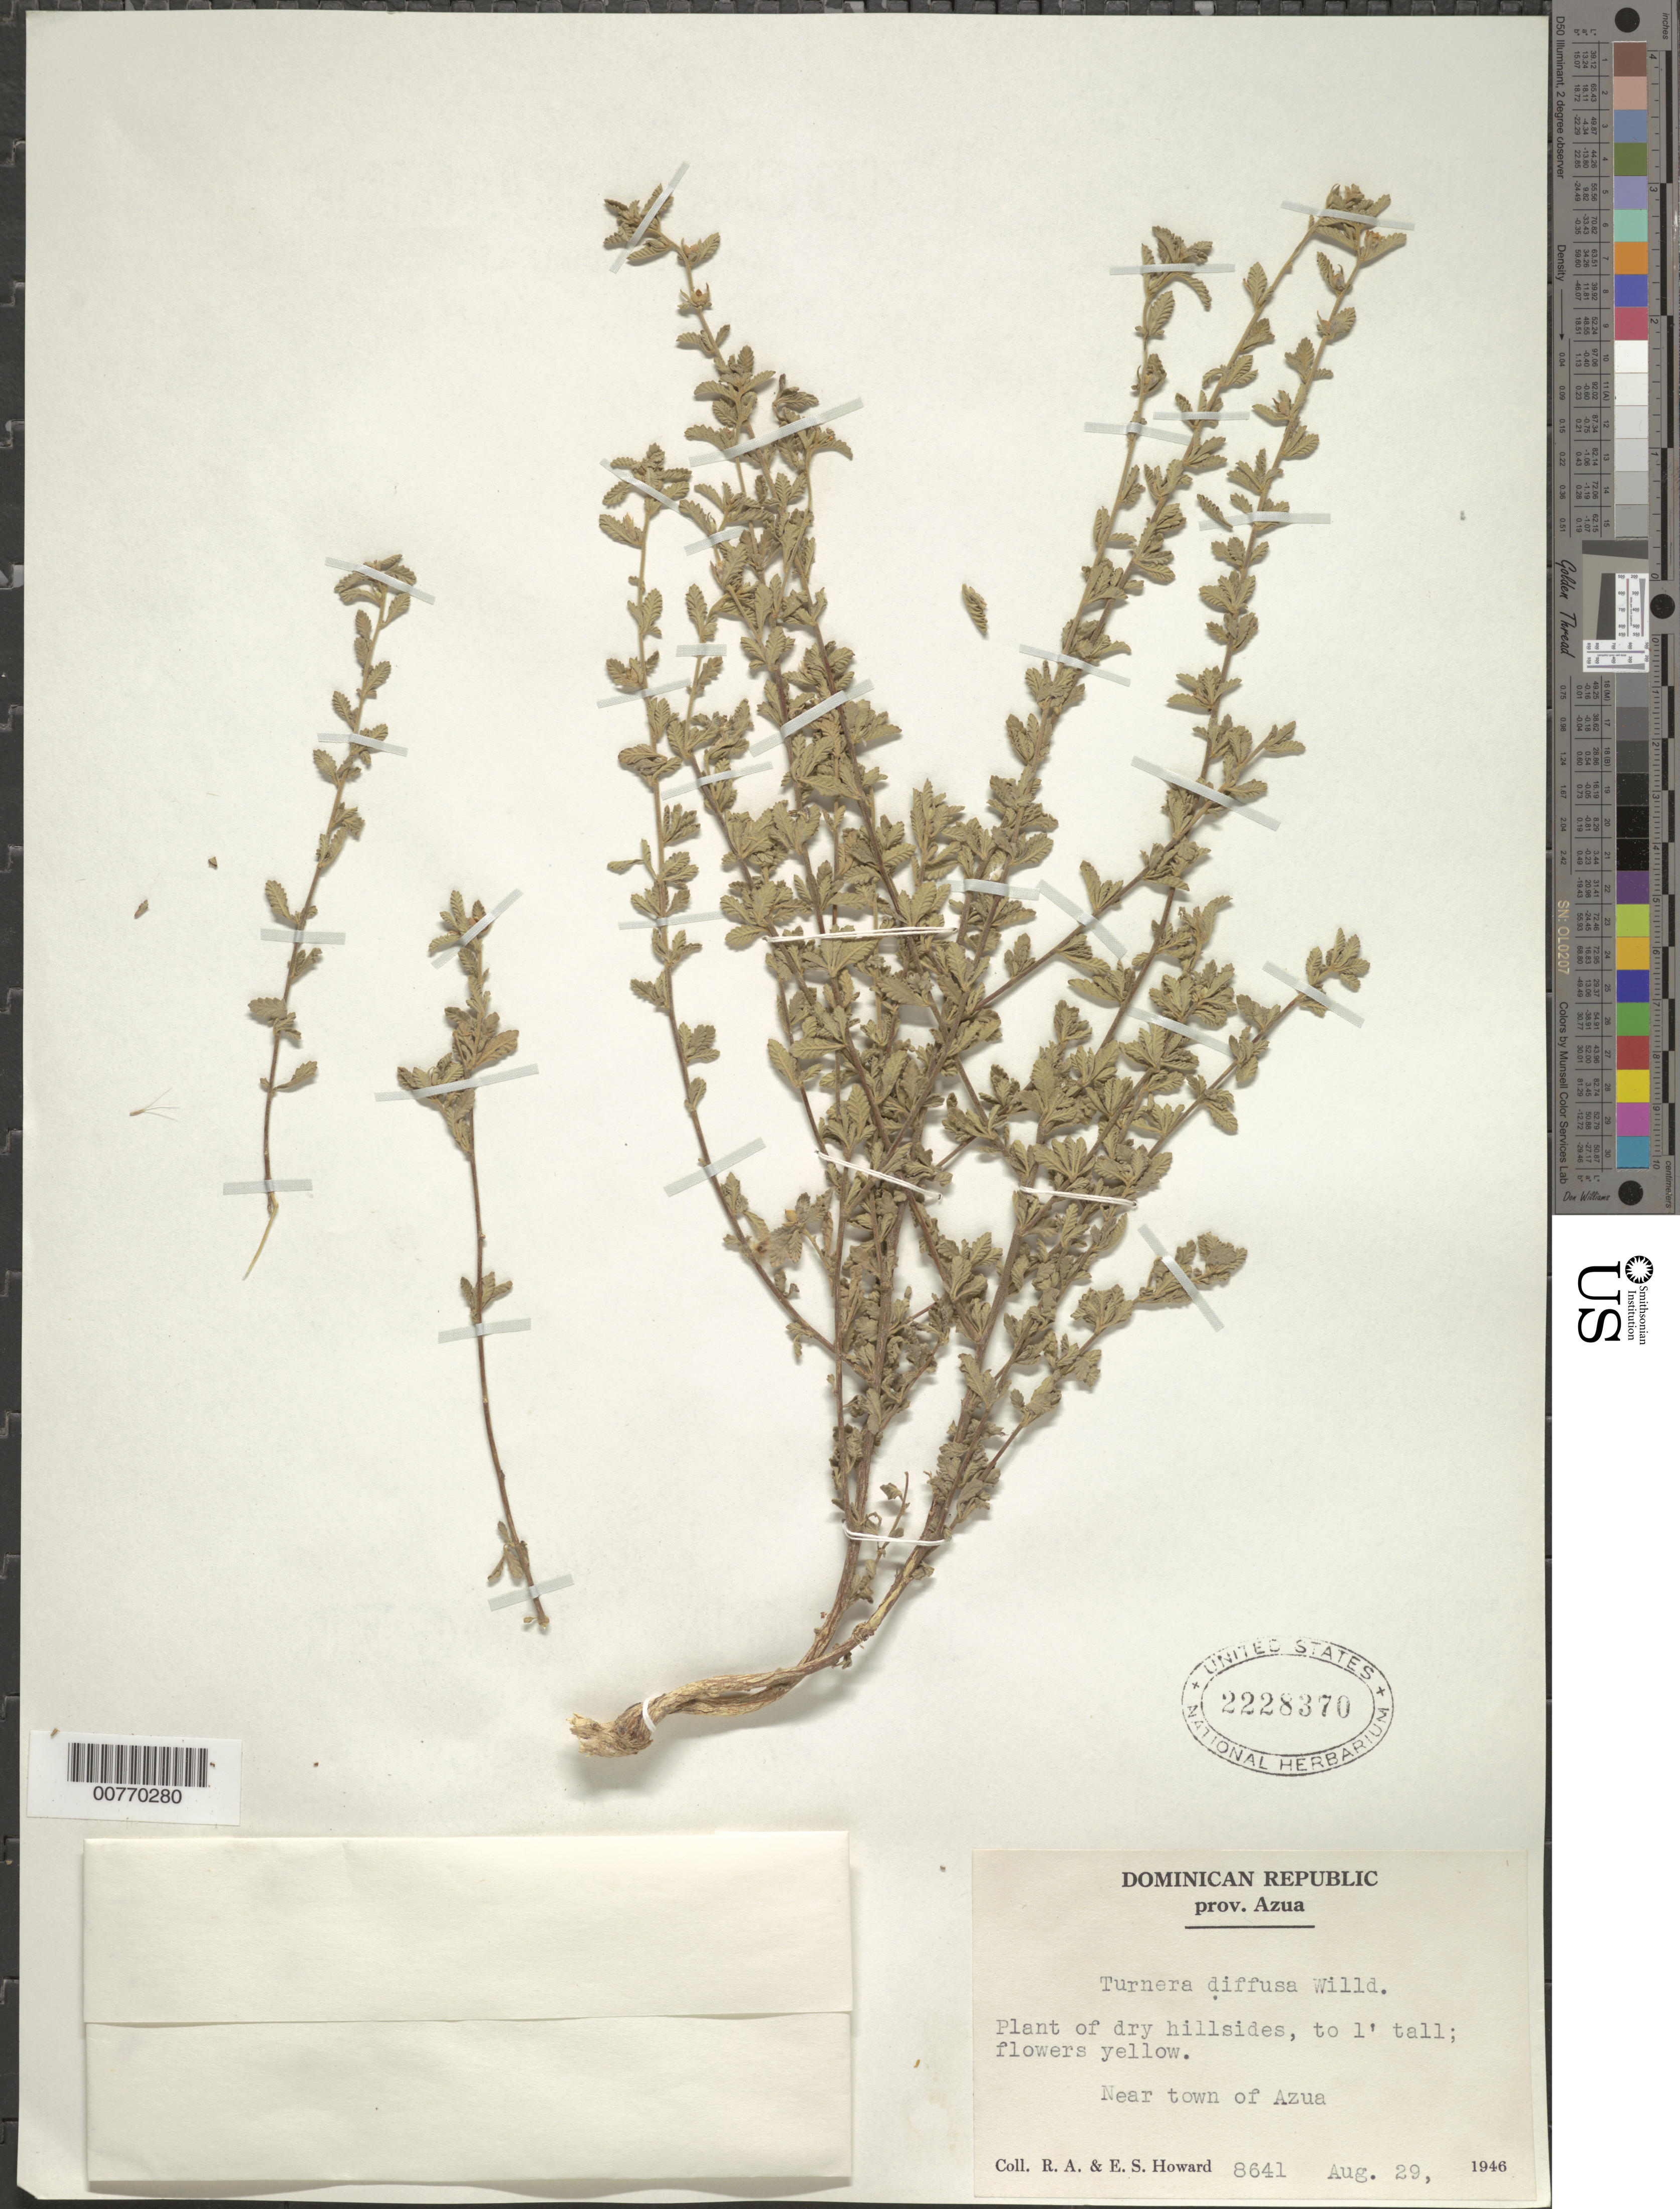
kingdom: Plantae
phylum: Tracheophyta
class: Magnoliopsida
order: Malpighiales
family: Turneraceae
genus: Turnera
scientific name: Turnera diffusa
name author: Willd. ex Schult.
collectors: R. A. Howard & E. S. Howard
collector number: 8641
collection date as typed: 29 Aug 1946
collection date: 1946-08-29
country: Dominican Republic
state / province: Azua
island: Hispaniola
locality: Near town of Azua.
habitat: Dry hillsides.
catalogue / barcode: US 2228370